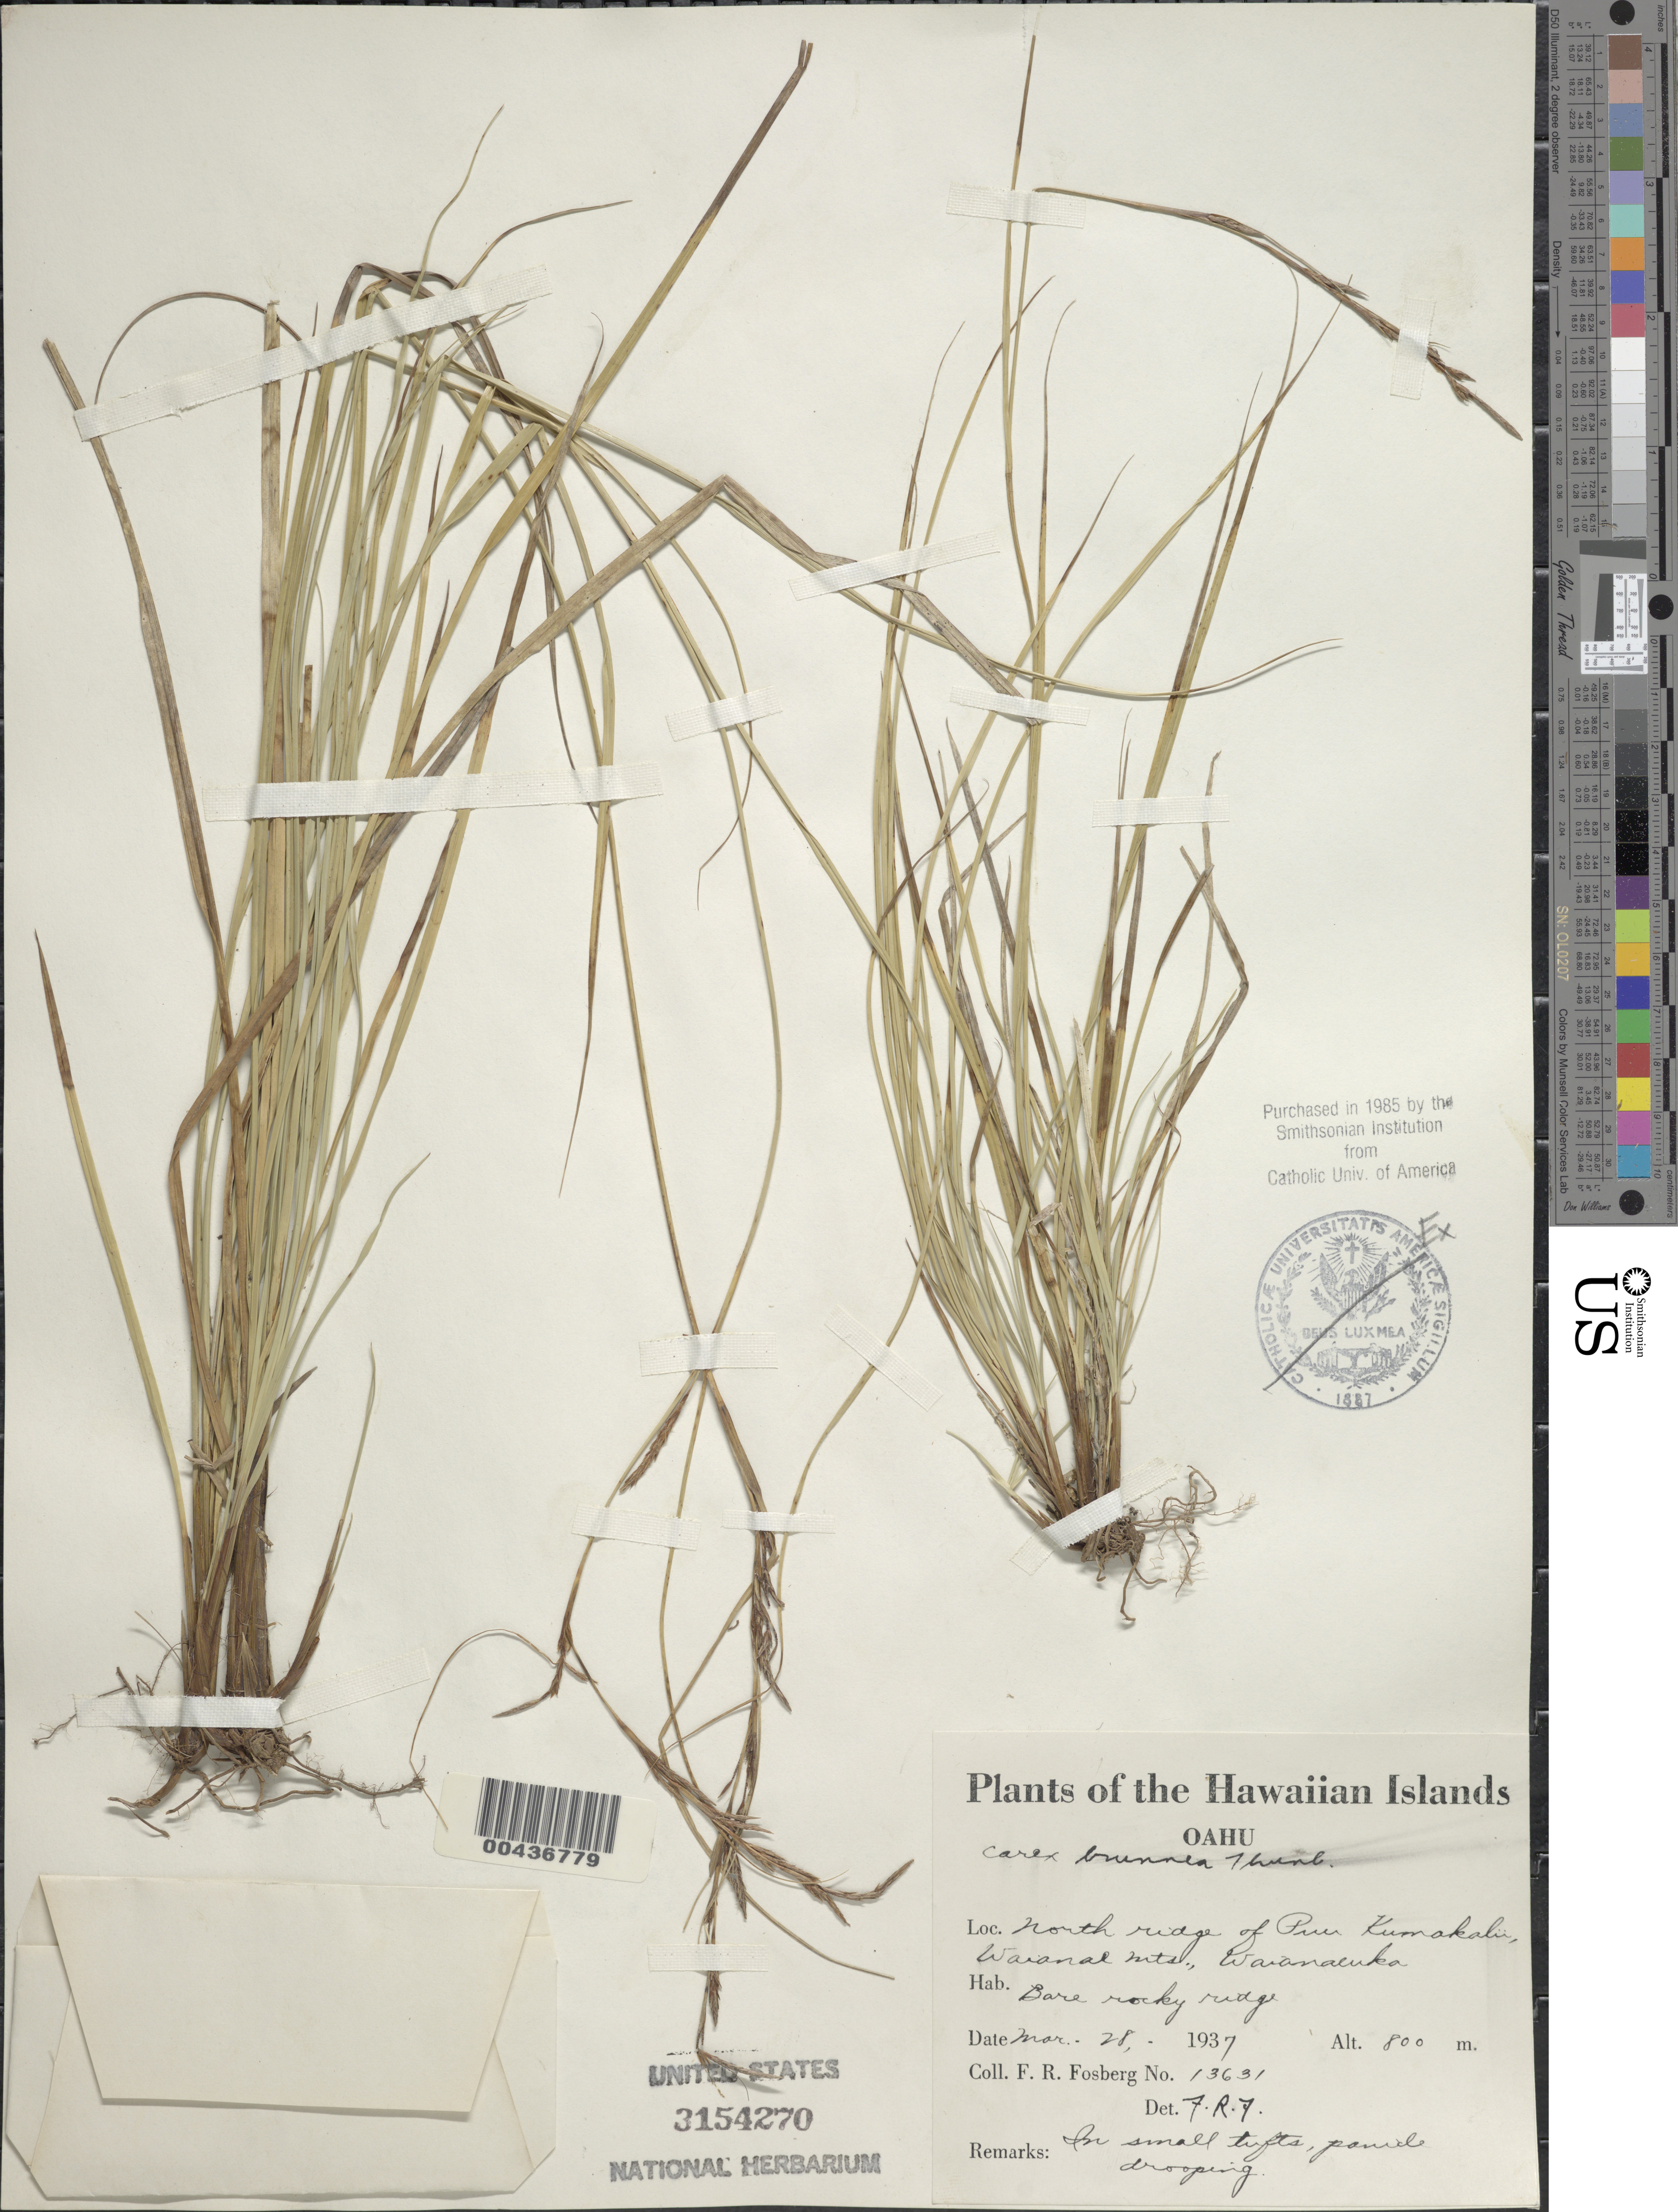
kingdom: Plantae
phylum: Tracheophyta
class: Liliopsida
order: Poales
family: Cyperaceae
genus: Carex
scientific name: Carex meyenii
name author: Nees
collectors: F. R. Fosberg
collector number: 13631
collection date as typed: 28 Mar 1937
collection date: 1937-03-28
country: United States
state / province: Hawaii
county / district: Honolulu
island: Oahu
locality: North ridge of Puu Kumakalii, Waianae Mountains, Waianaeuka, Oahu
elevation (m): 800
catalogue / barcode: US 3154270